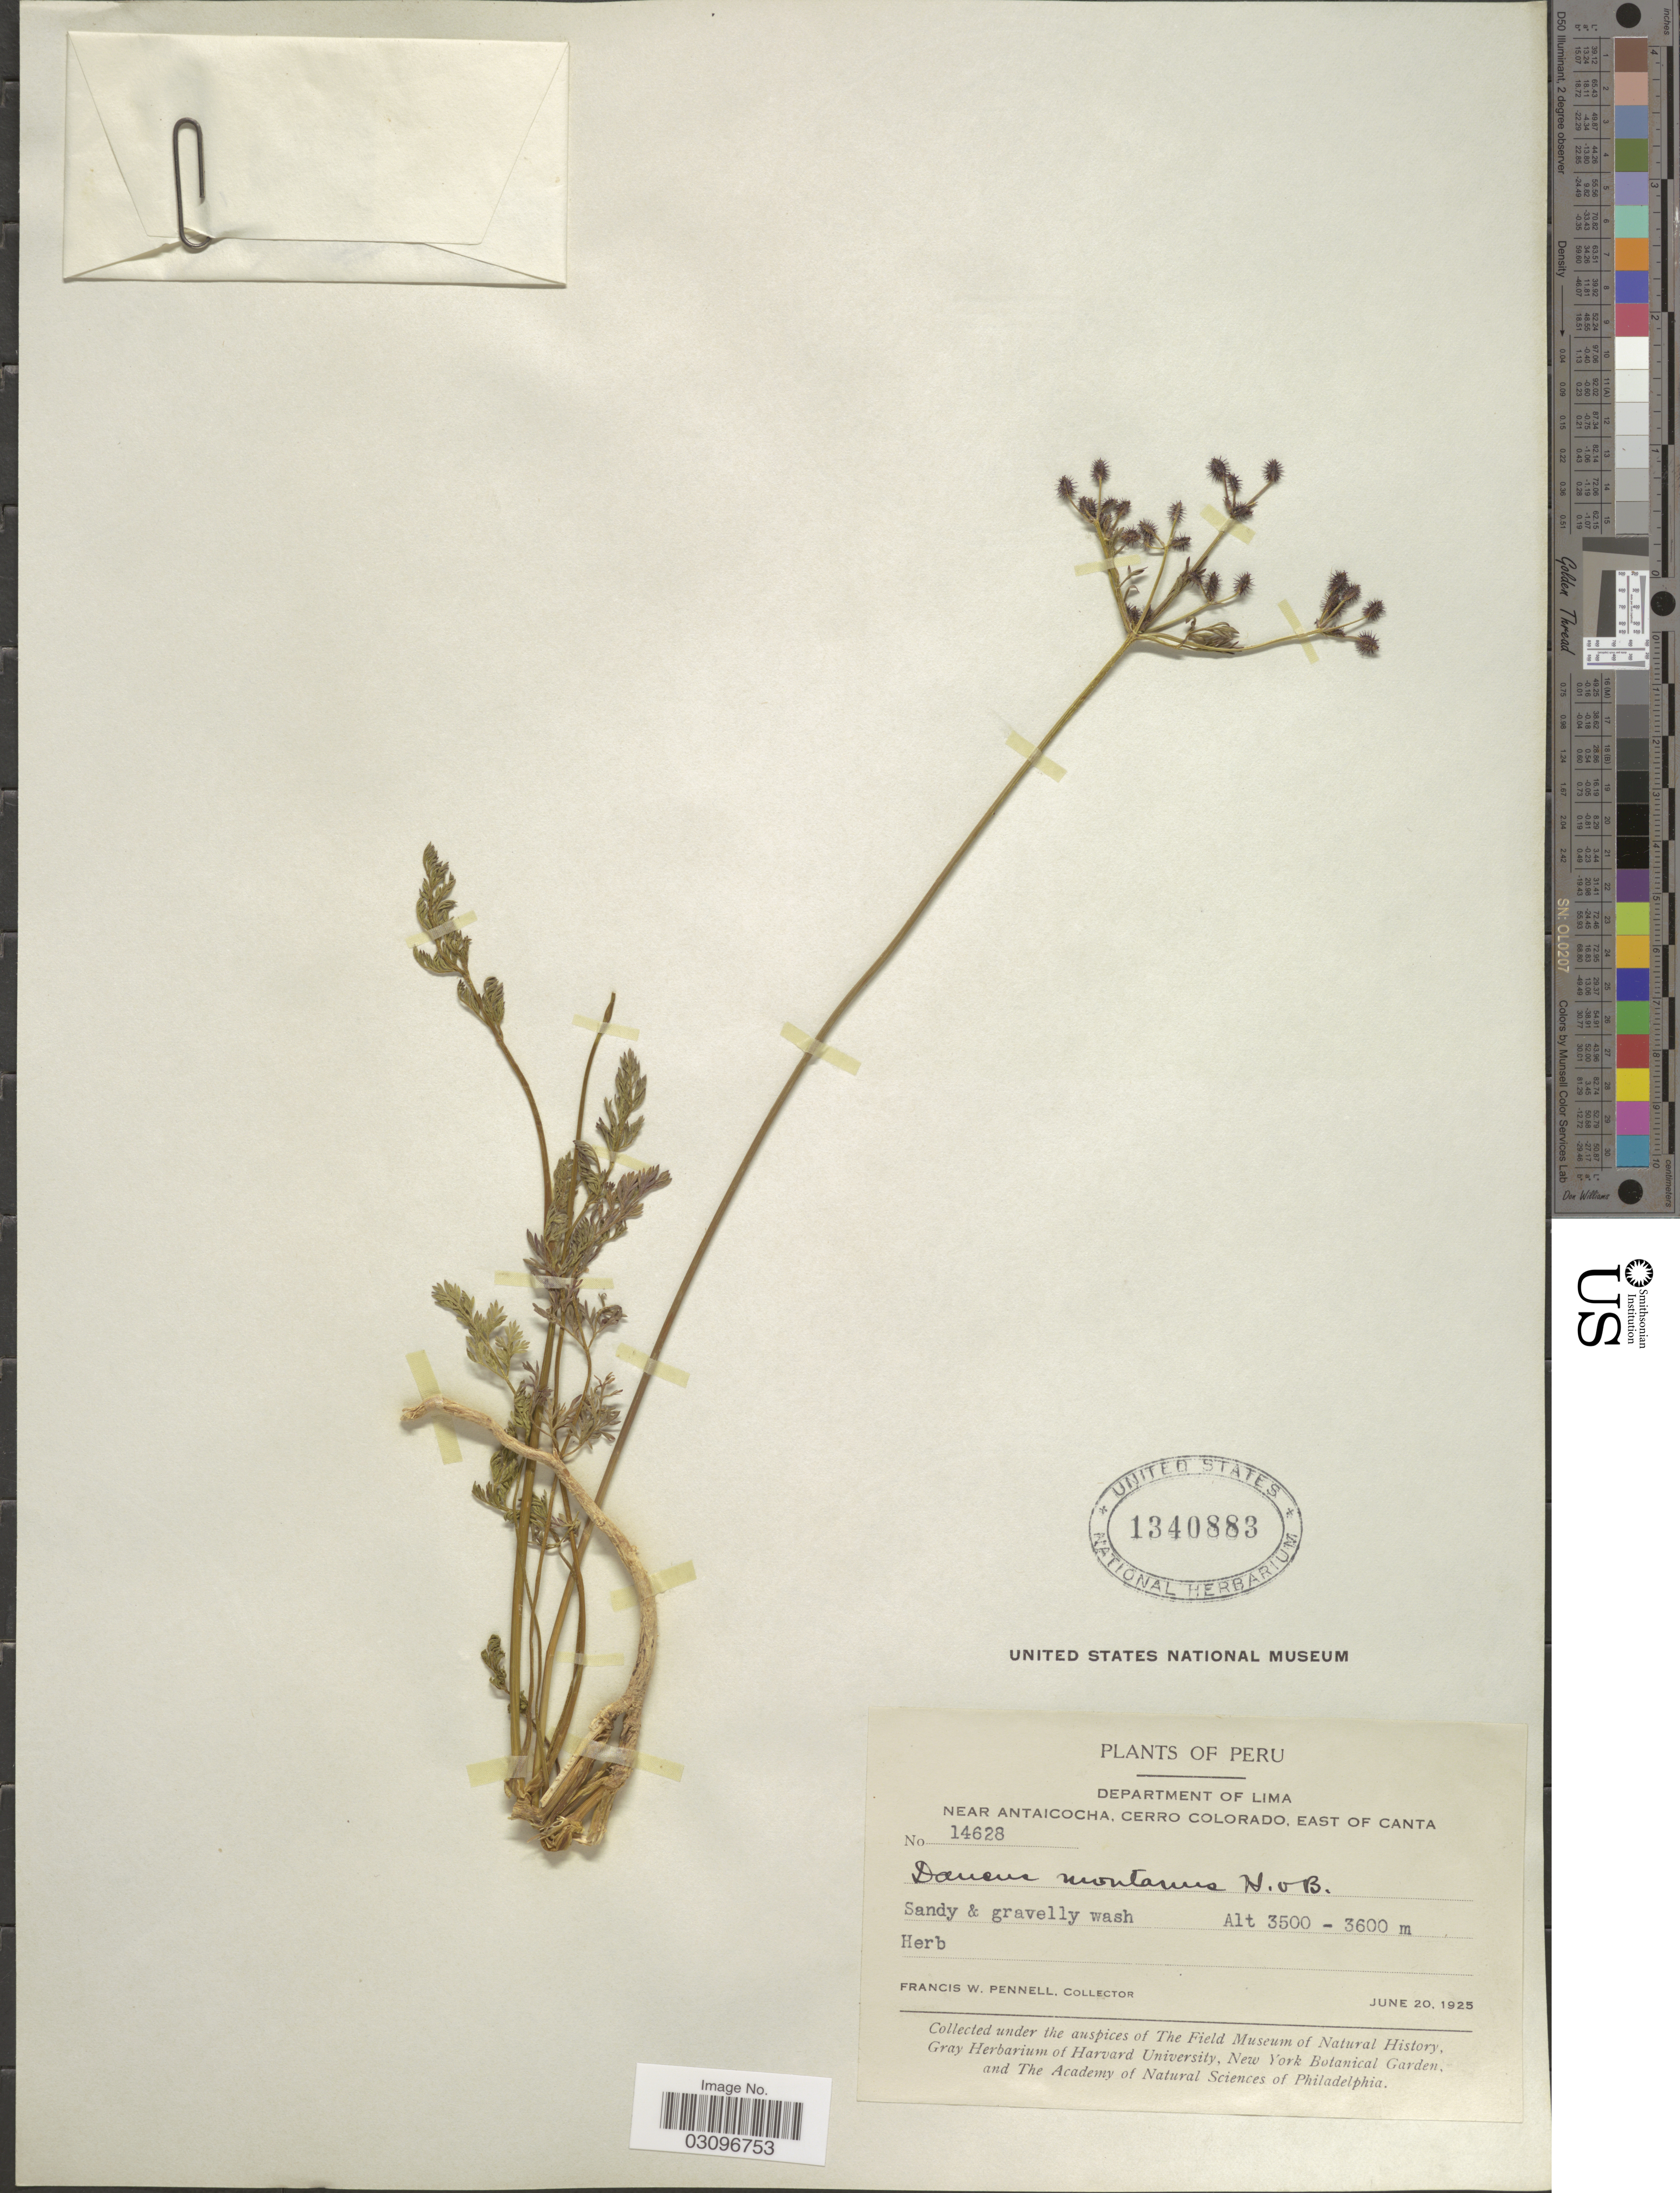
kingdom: Plantae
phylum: Tracheophyta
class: Magnoliopsida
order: Apiales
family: Apiaceae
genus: Daucus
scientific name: Daucus montanus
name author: Humb. & Bonpl. ex Spreng.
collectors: F. W. Pennell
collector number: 14628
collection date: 1925-06-20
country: Peru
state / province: Lima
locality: Department of Lima. Near Antaicocha, cerro Colorado, east of Canta.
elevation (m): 3500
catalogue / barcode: US 1340883